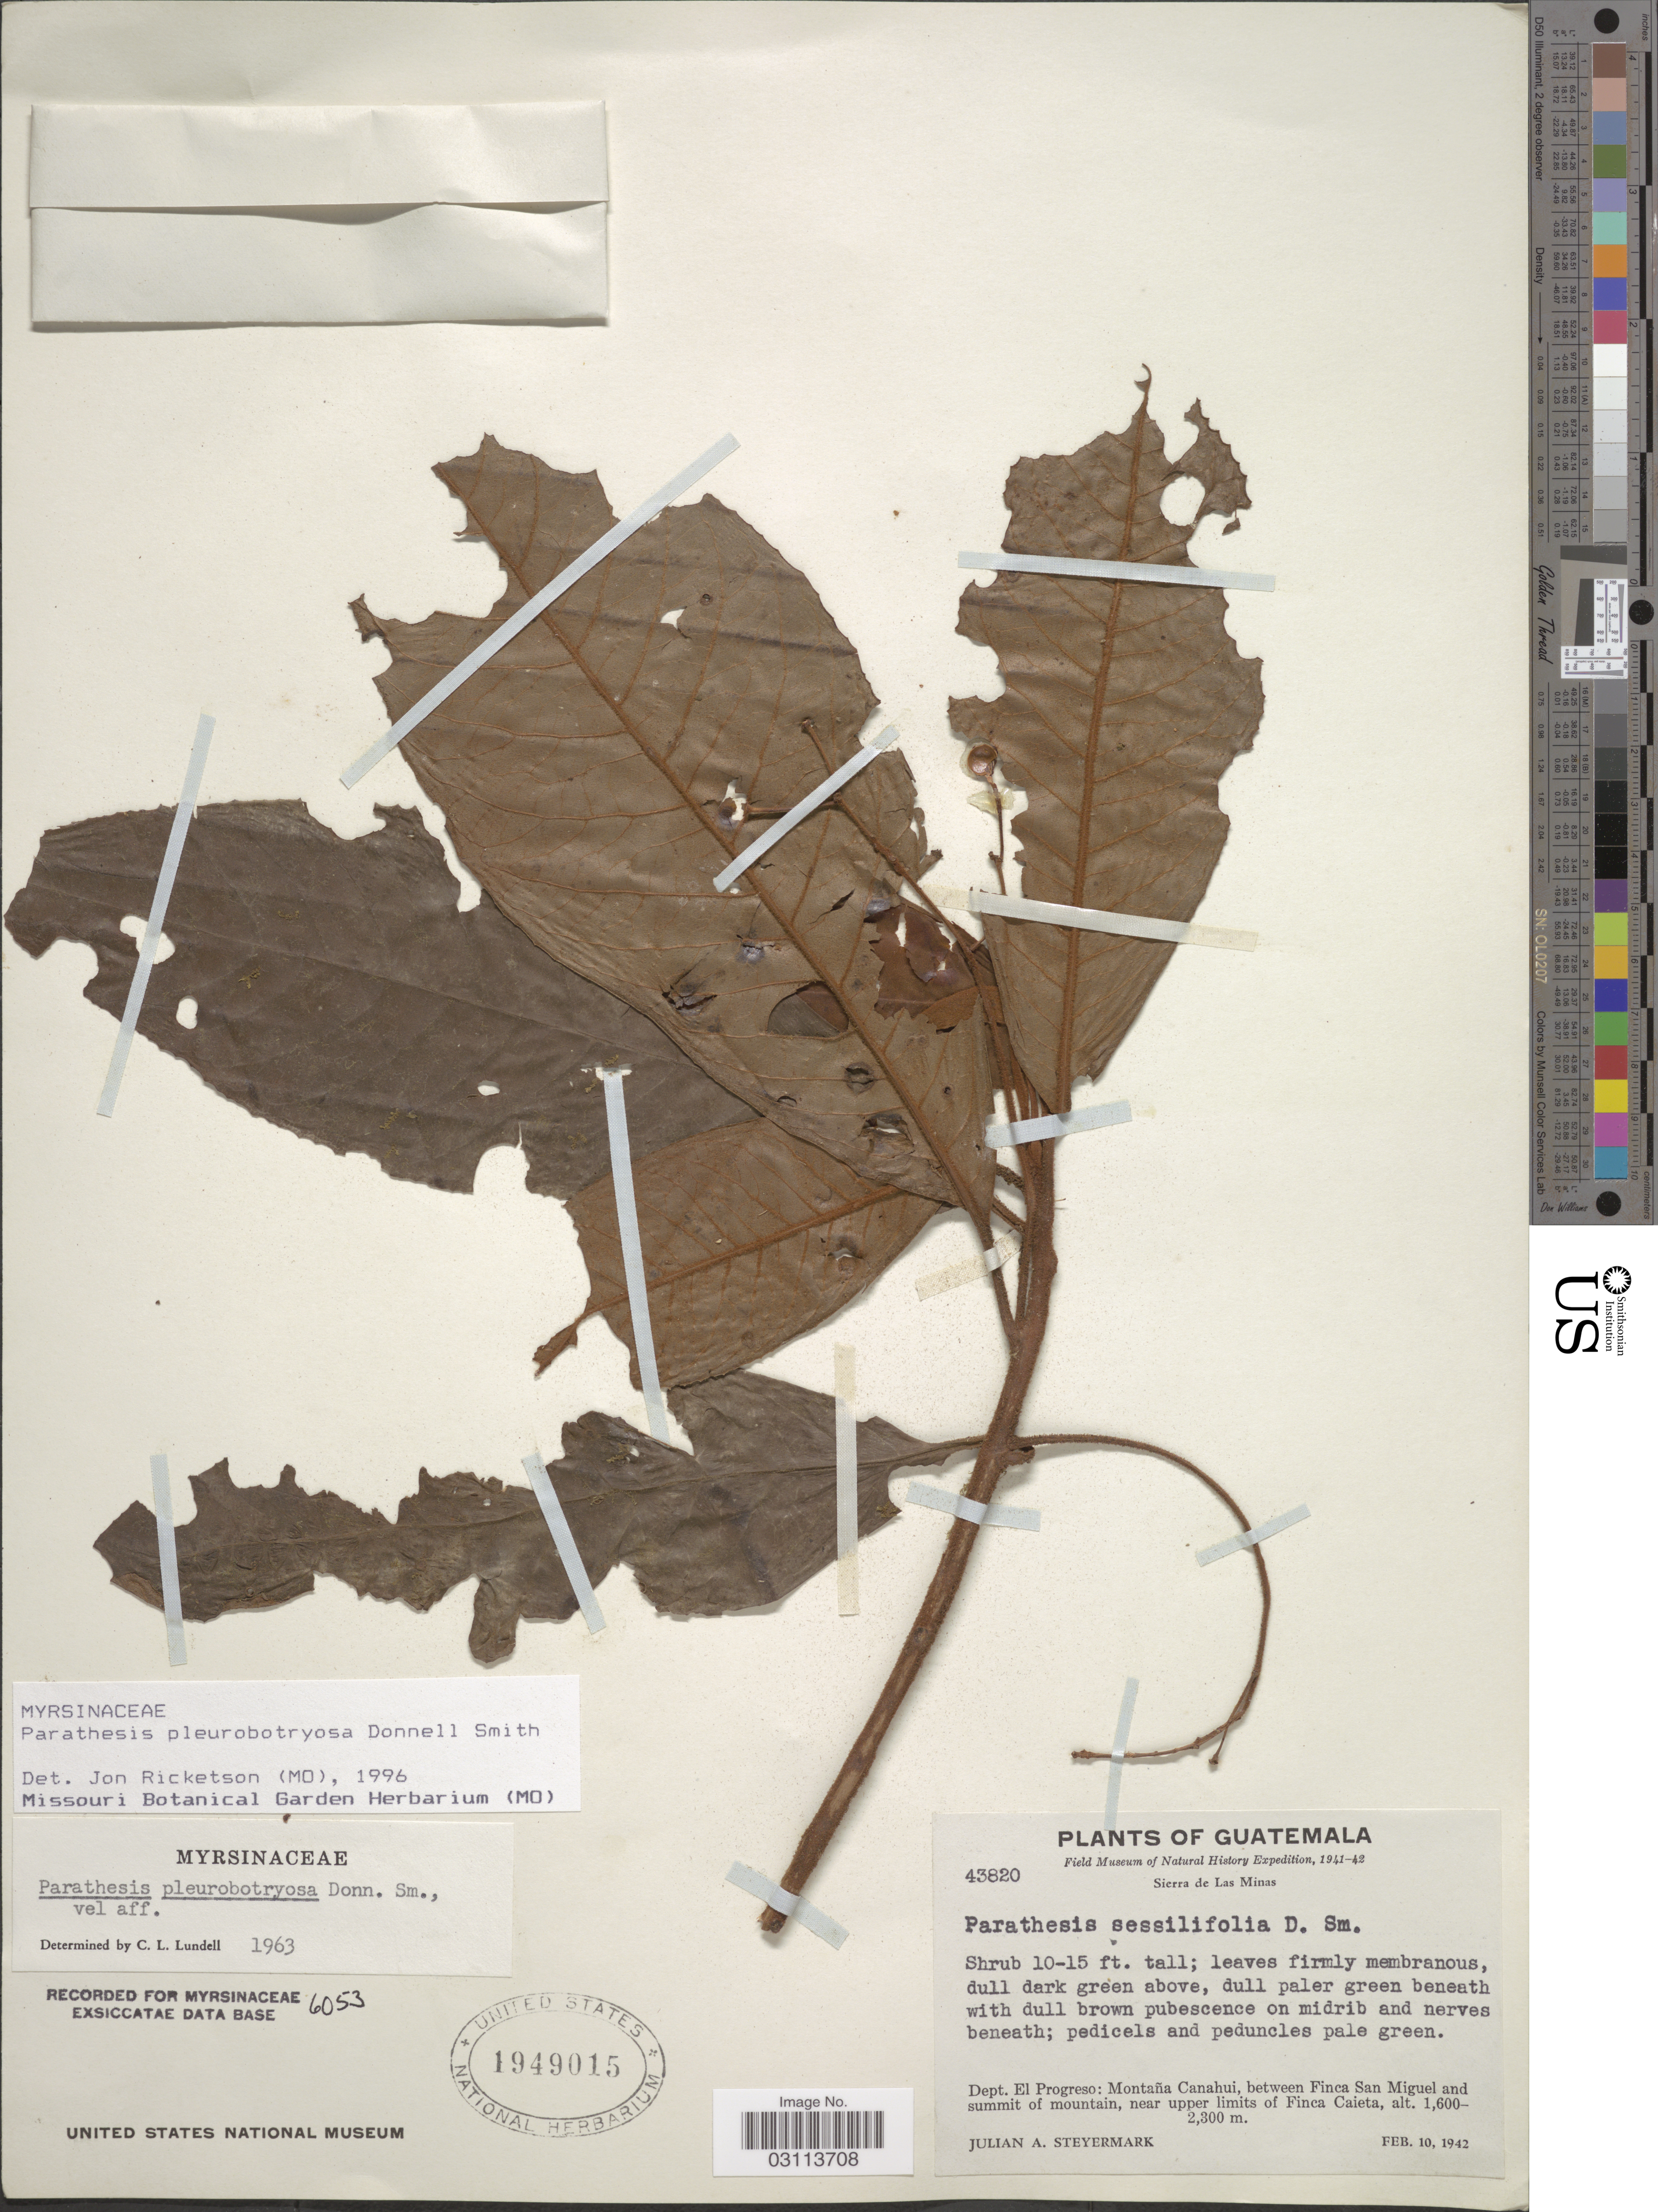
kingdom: Plantae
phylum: Tracheophyta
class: Magnoliopsida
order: Ericales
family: Primulaceae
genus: Parathesis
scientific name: Parathesis pleurobotryosa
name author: Donn. Sm.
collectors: J. Steyermark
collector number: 43820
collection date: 1942-02-10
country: Guatemala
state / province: El Progreso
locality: Dept. Progreso: Montaña Canahui, between Finca San Miguel and summit of mountain, near upper limits of Finca Caieta.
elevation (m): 1600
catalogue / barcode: US 1949015